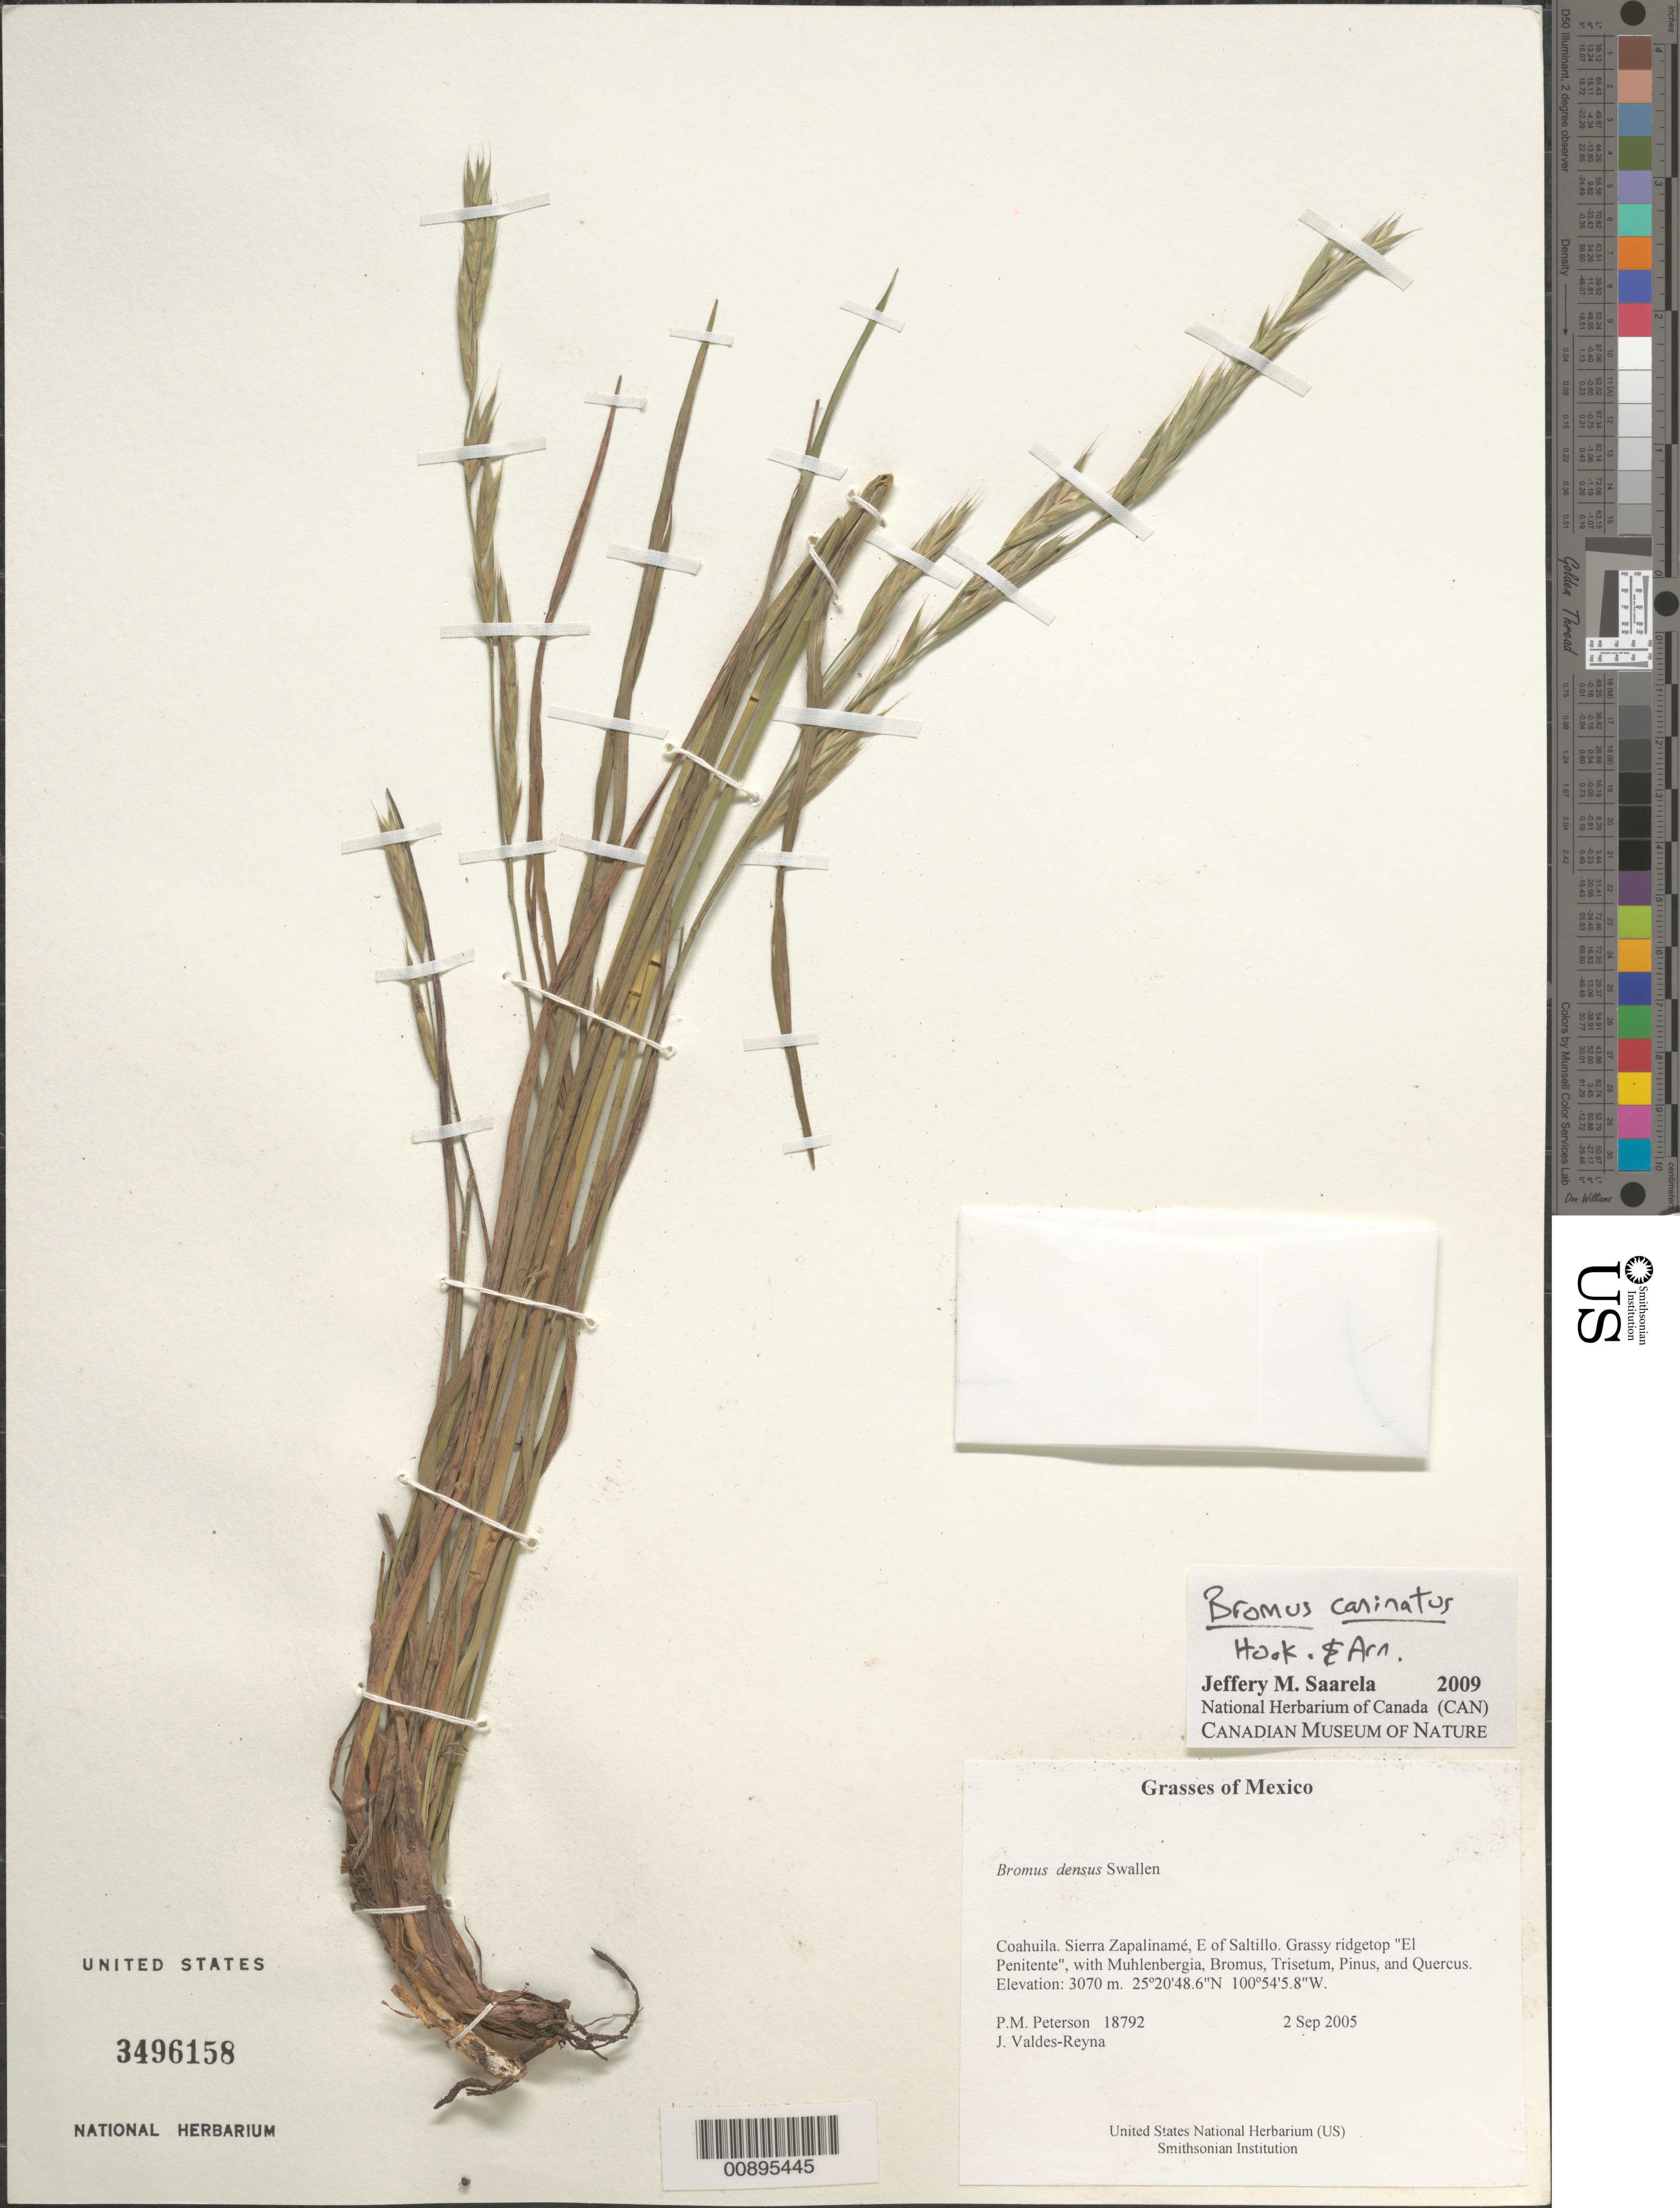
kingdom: Plantae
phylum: Tracheophyta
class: Liliopsida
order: Poales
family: Poaceae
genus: Bromus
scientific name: Bromus carinatus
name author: Hook. & Arn.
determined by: Saarela, J. M., (CAN), Canadian Museum of Nature (CANADA)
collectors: P. M. Peterson & J. Valdés-Reyna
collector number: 18792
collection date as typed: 02 Sep 2005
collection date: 2005-09-02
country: Mexico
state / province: Coahuila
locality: Sierra Zapalinamé, E of Saltillo. Grassy ridgetop "El Penitente", with Muhlenbergia, Bromus, Trisetum, Pinus, and Quercus.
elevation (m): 3070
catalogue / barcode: US 3496158